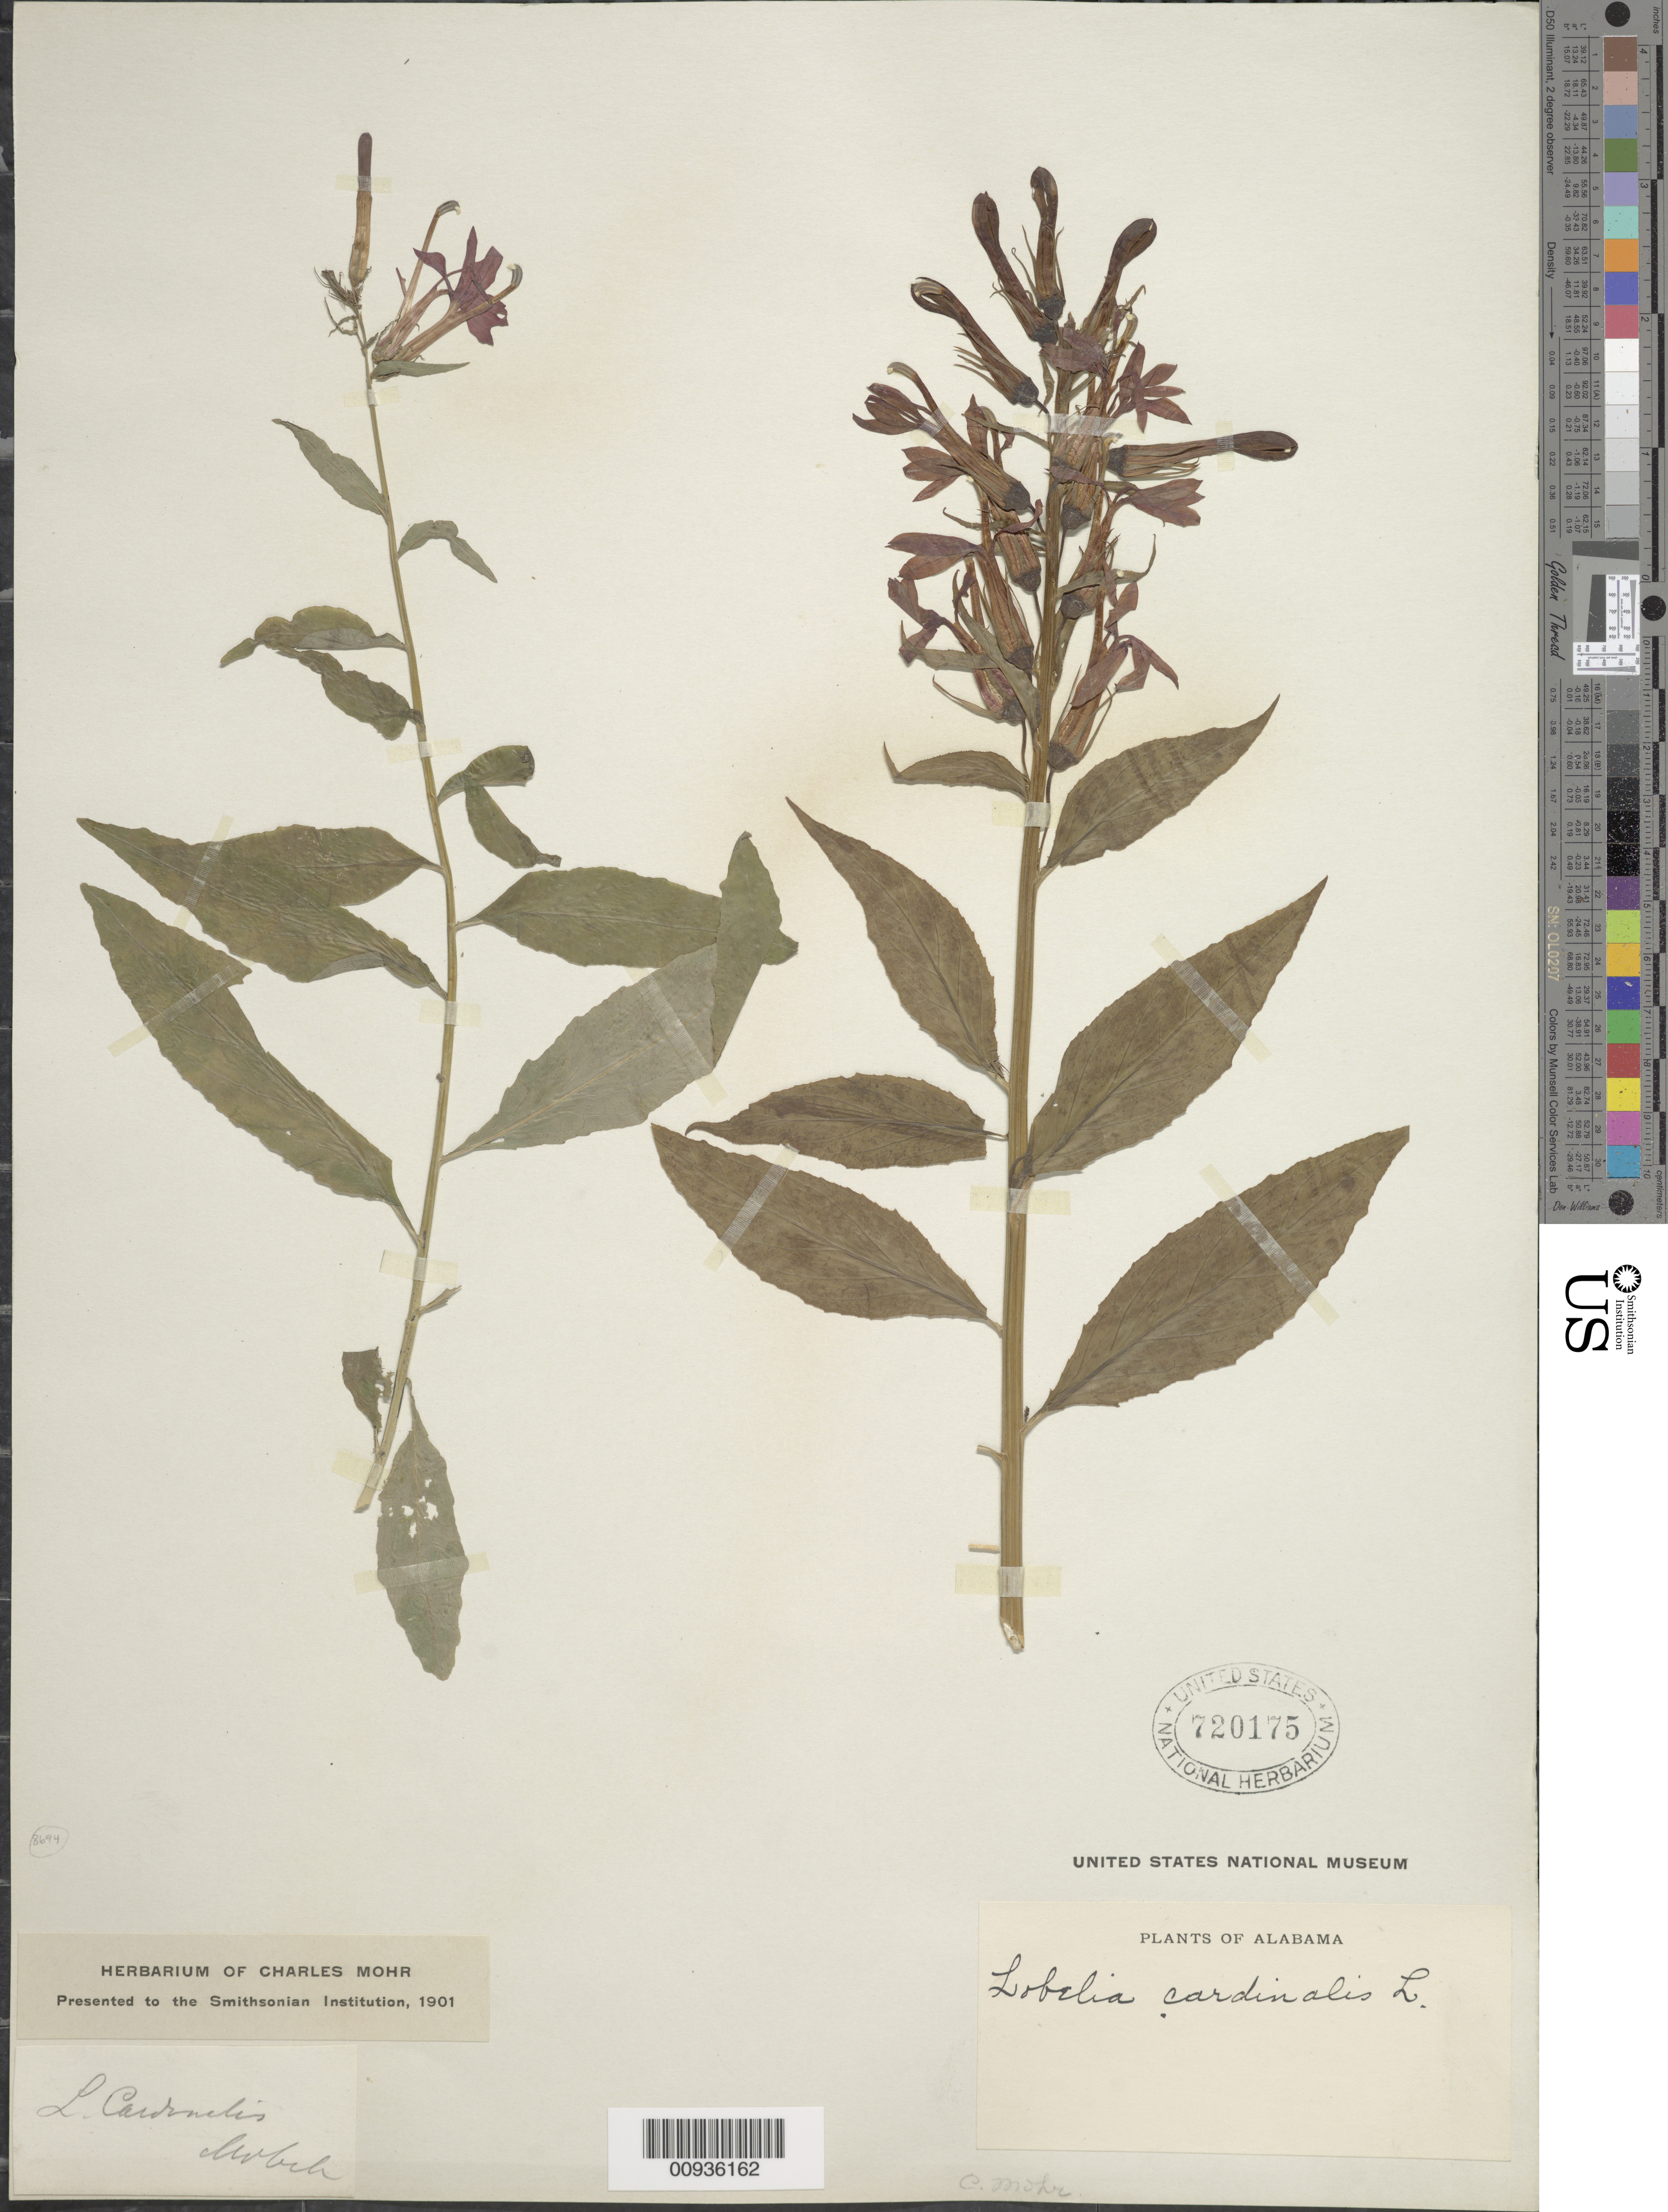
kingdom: Plantae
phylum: Tracheophyta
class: Magnoliopsida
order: Asterales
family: Campanulaceae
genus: Lobelia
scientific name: Lobelia cardinalis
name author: L.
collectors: ex herb. C. Mohr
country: United States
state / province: Alabama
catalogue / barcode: US 720175